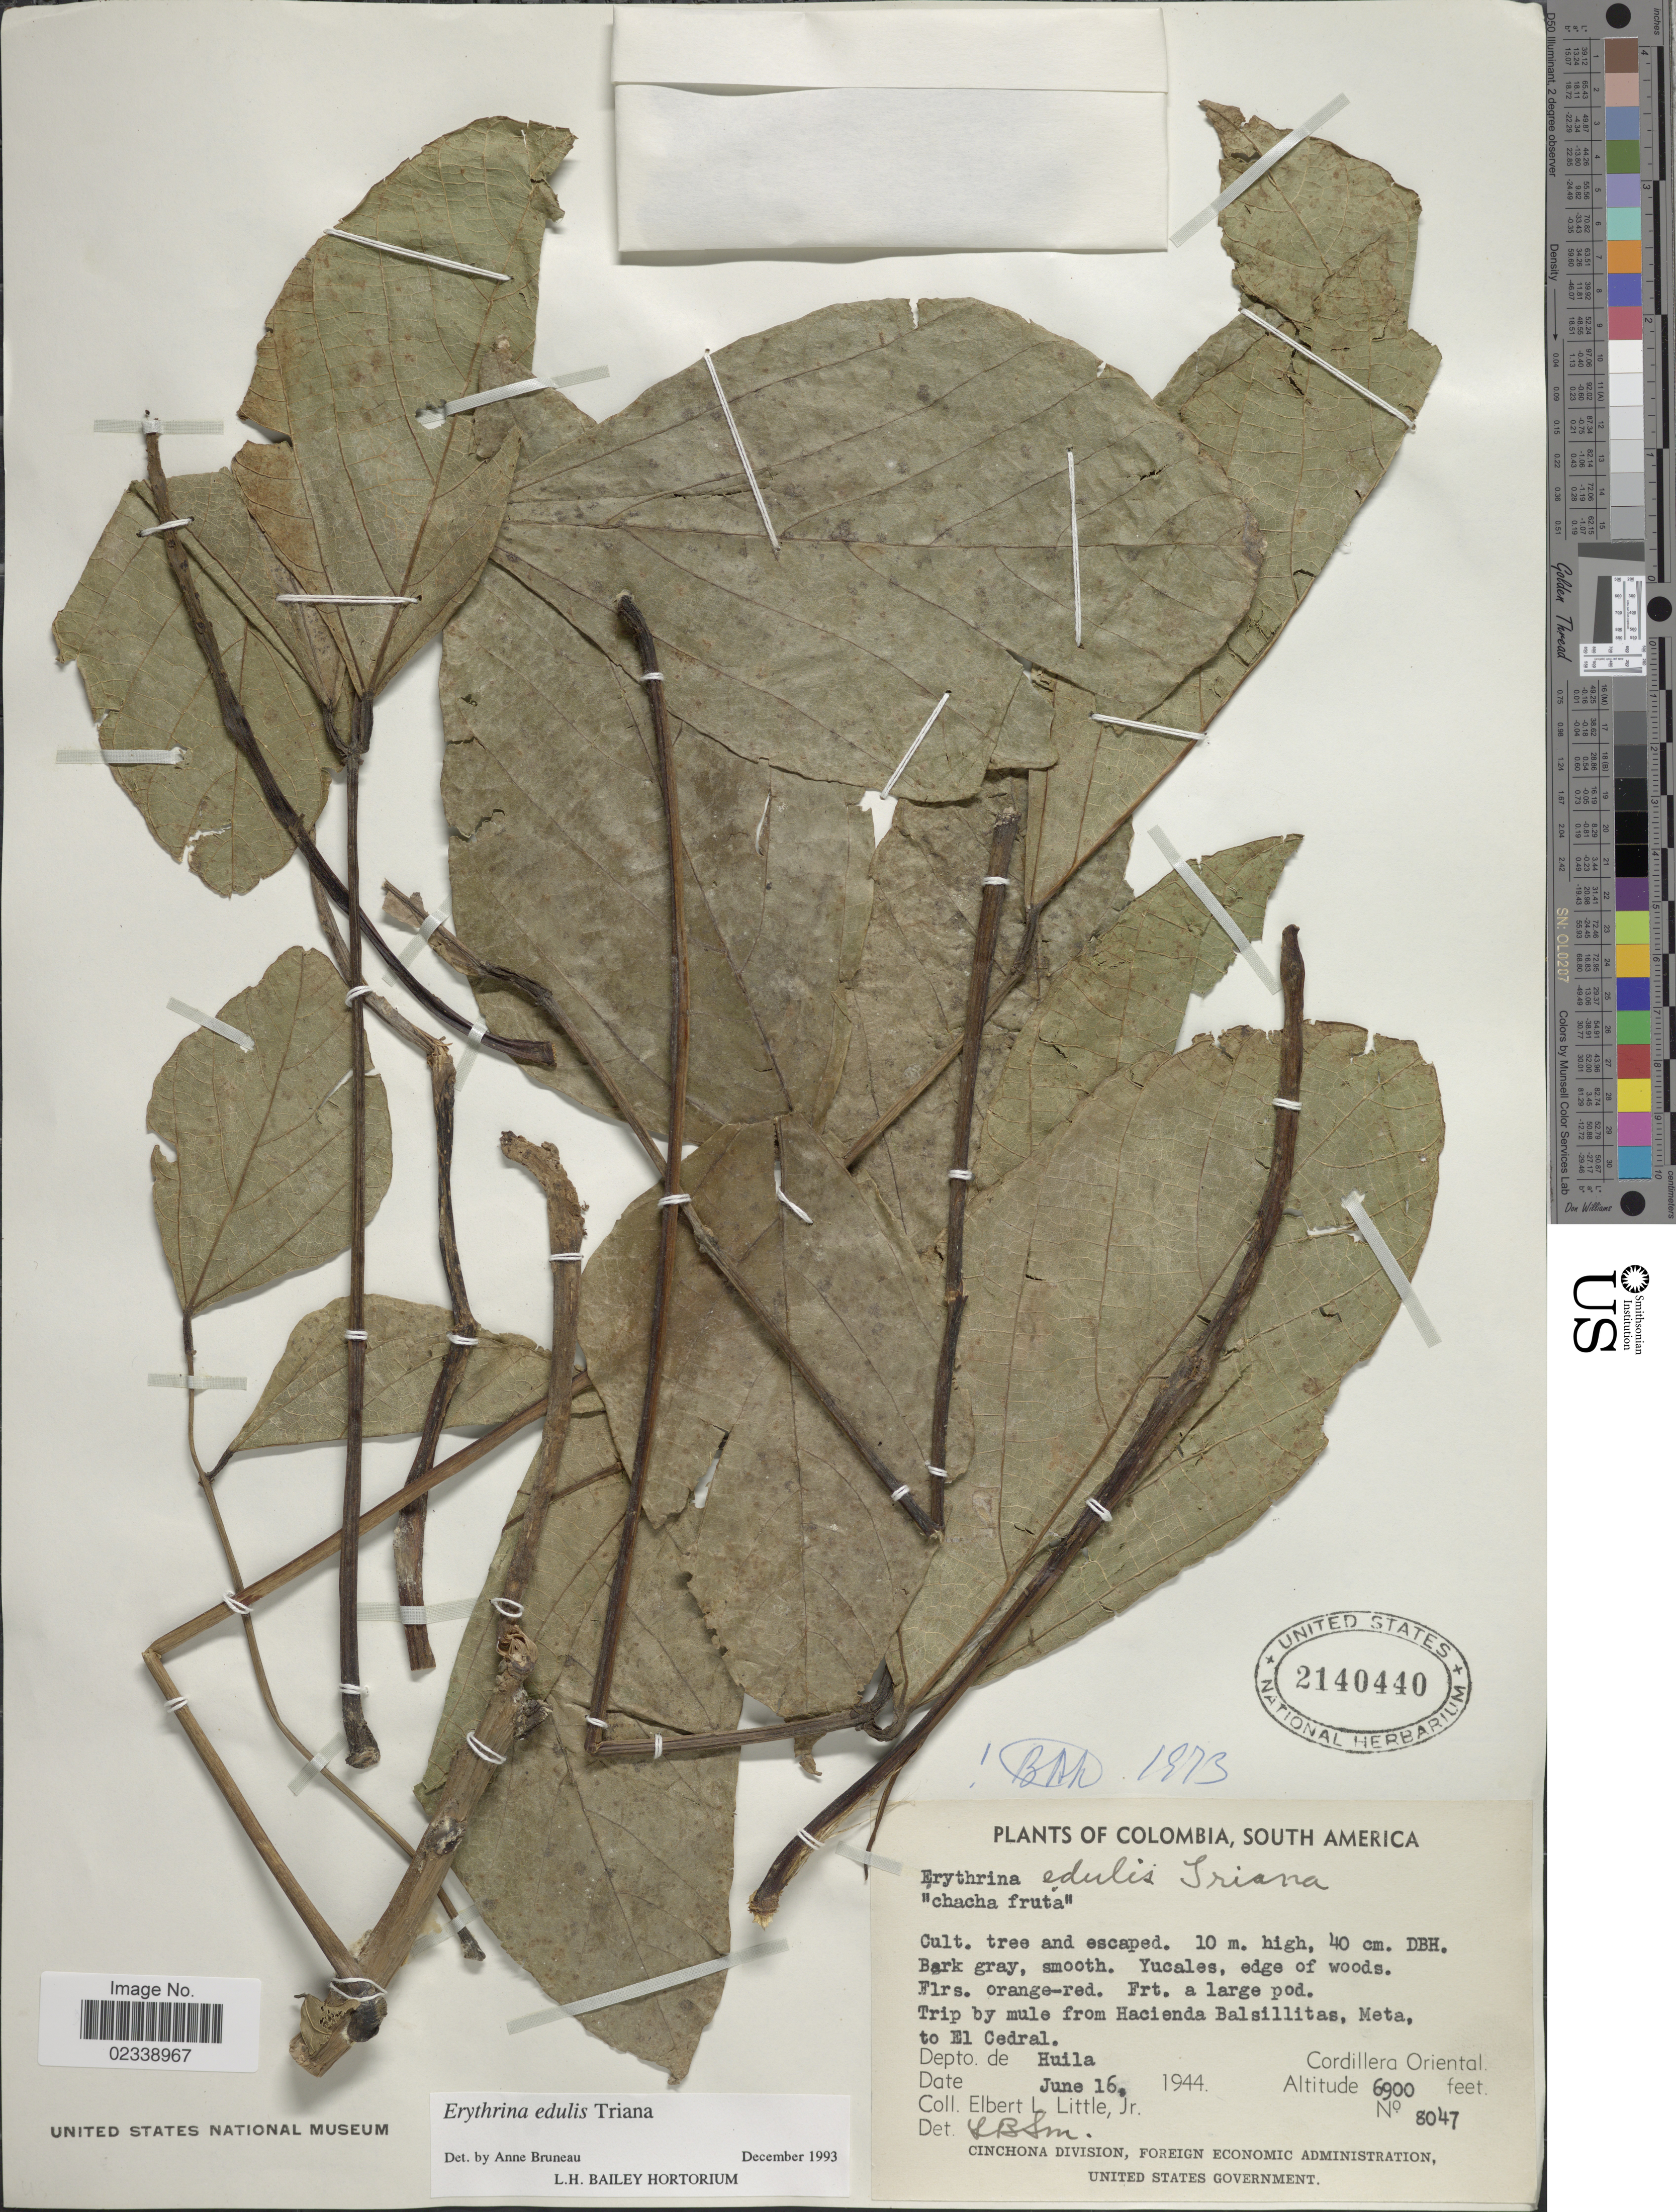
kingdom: Plantae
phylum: Tracheophyta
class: Magnoliopsida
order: Fabales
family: Fabaceae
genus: Erythrina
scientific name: Erythrina edulis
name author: Triana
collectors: E. L. Little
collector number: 8047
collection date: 1944-06-16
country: Colombia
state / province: Huila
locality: Cutl. tree and escaped,Trip by mule from Hacienda Balsillitas, Meta, to El Cedral, Cordillera Oriental.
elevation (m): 2103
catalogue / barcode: US 2140440